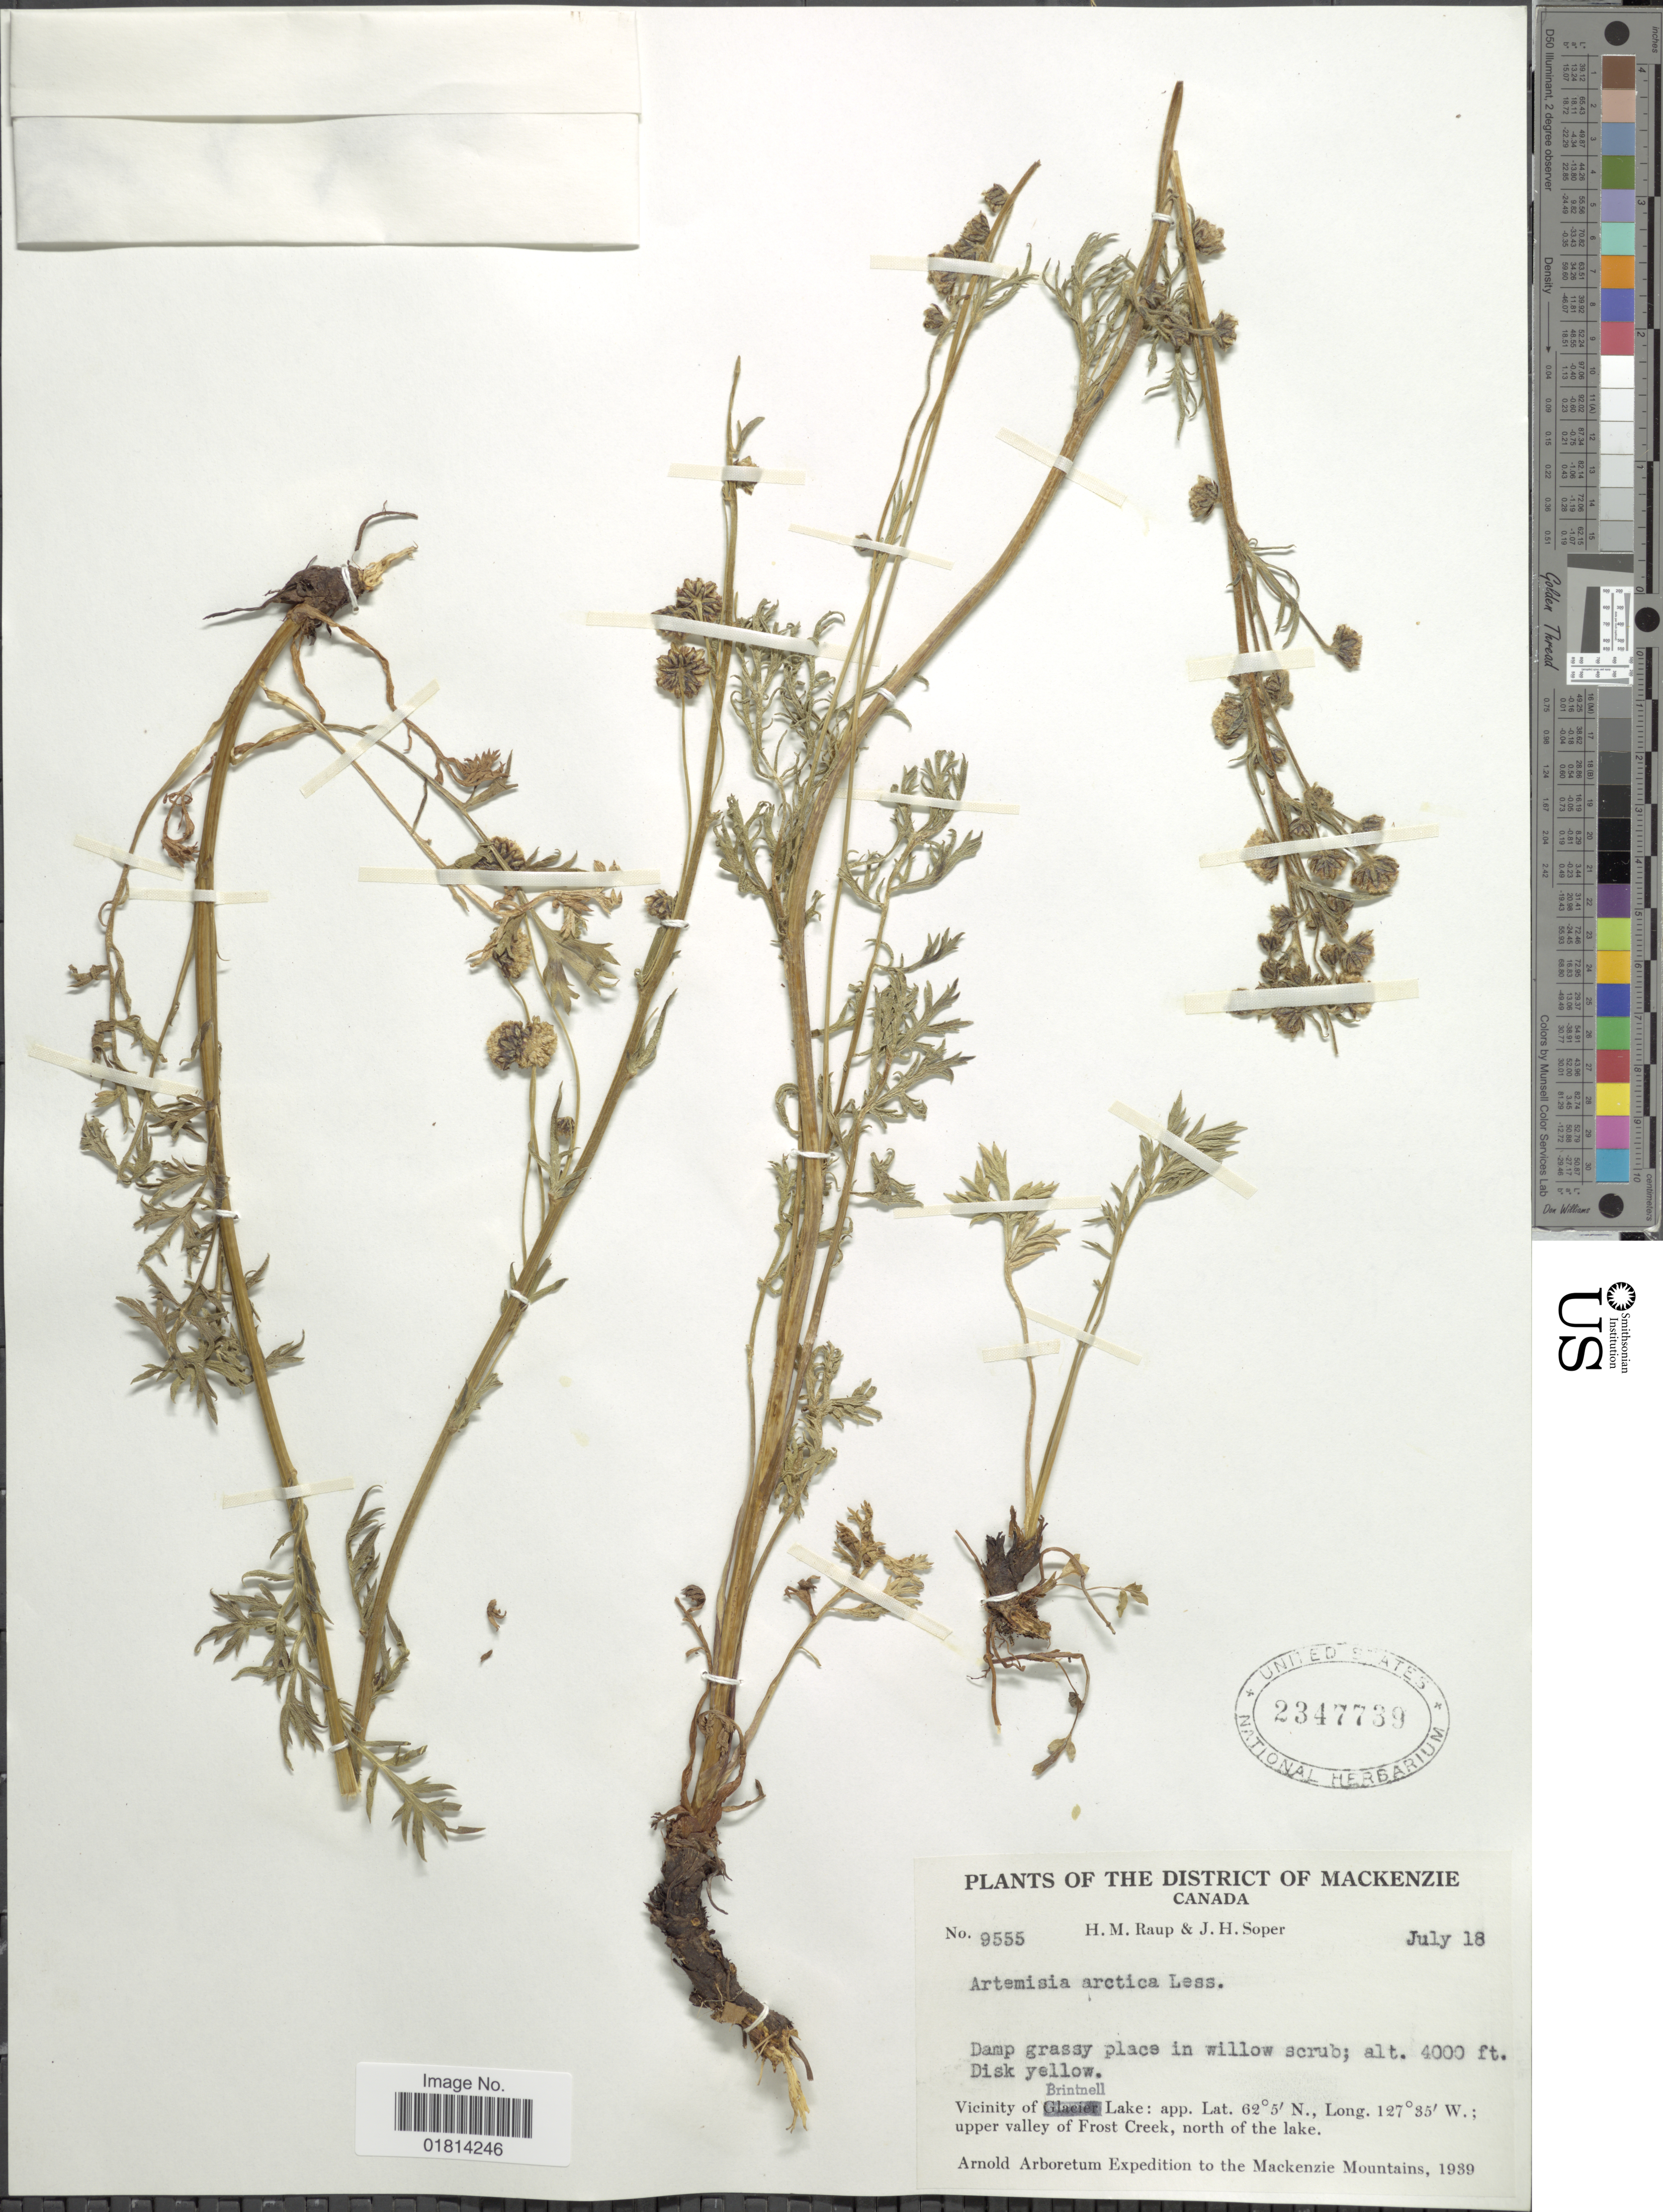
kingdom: Plantae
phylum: Tracheophyta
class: Magnoliopsida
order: Asterales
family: Asteraceae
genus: Artemisia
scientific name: Artemisia arctica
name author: Less.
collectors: H. Raup & J. H. Soper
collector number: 9555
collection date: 1939-07-18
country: Canada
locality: District of Mackenzie. Vicinity of Brintnell Lake; upper valley of Frost Creek, north of the lake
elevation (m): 1219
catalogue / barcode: US 2347739